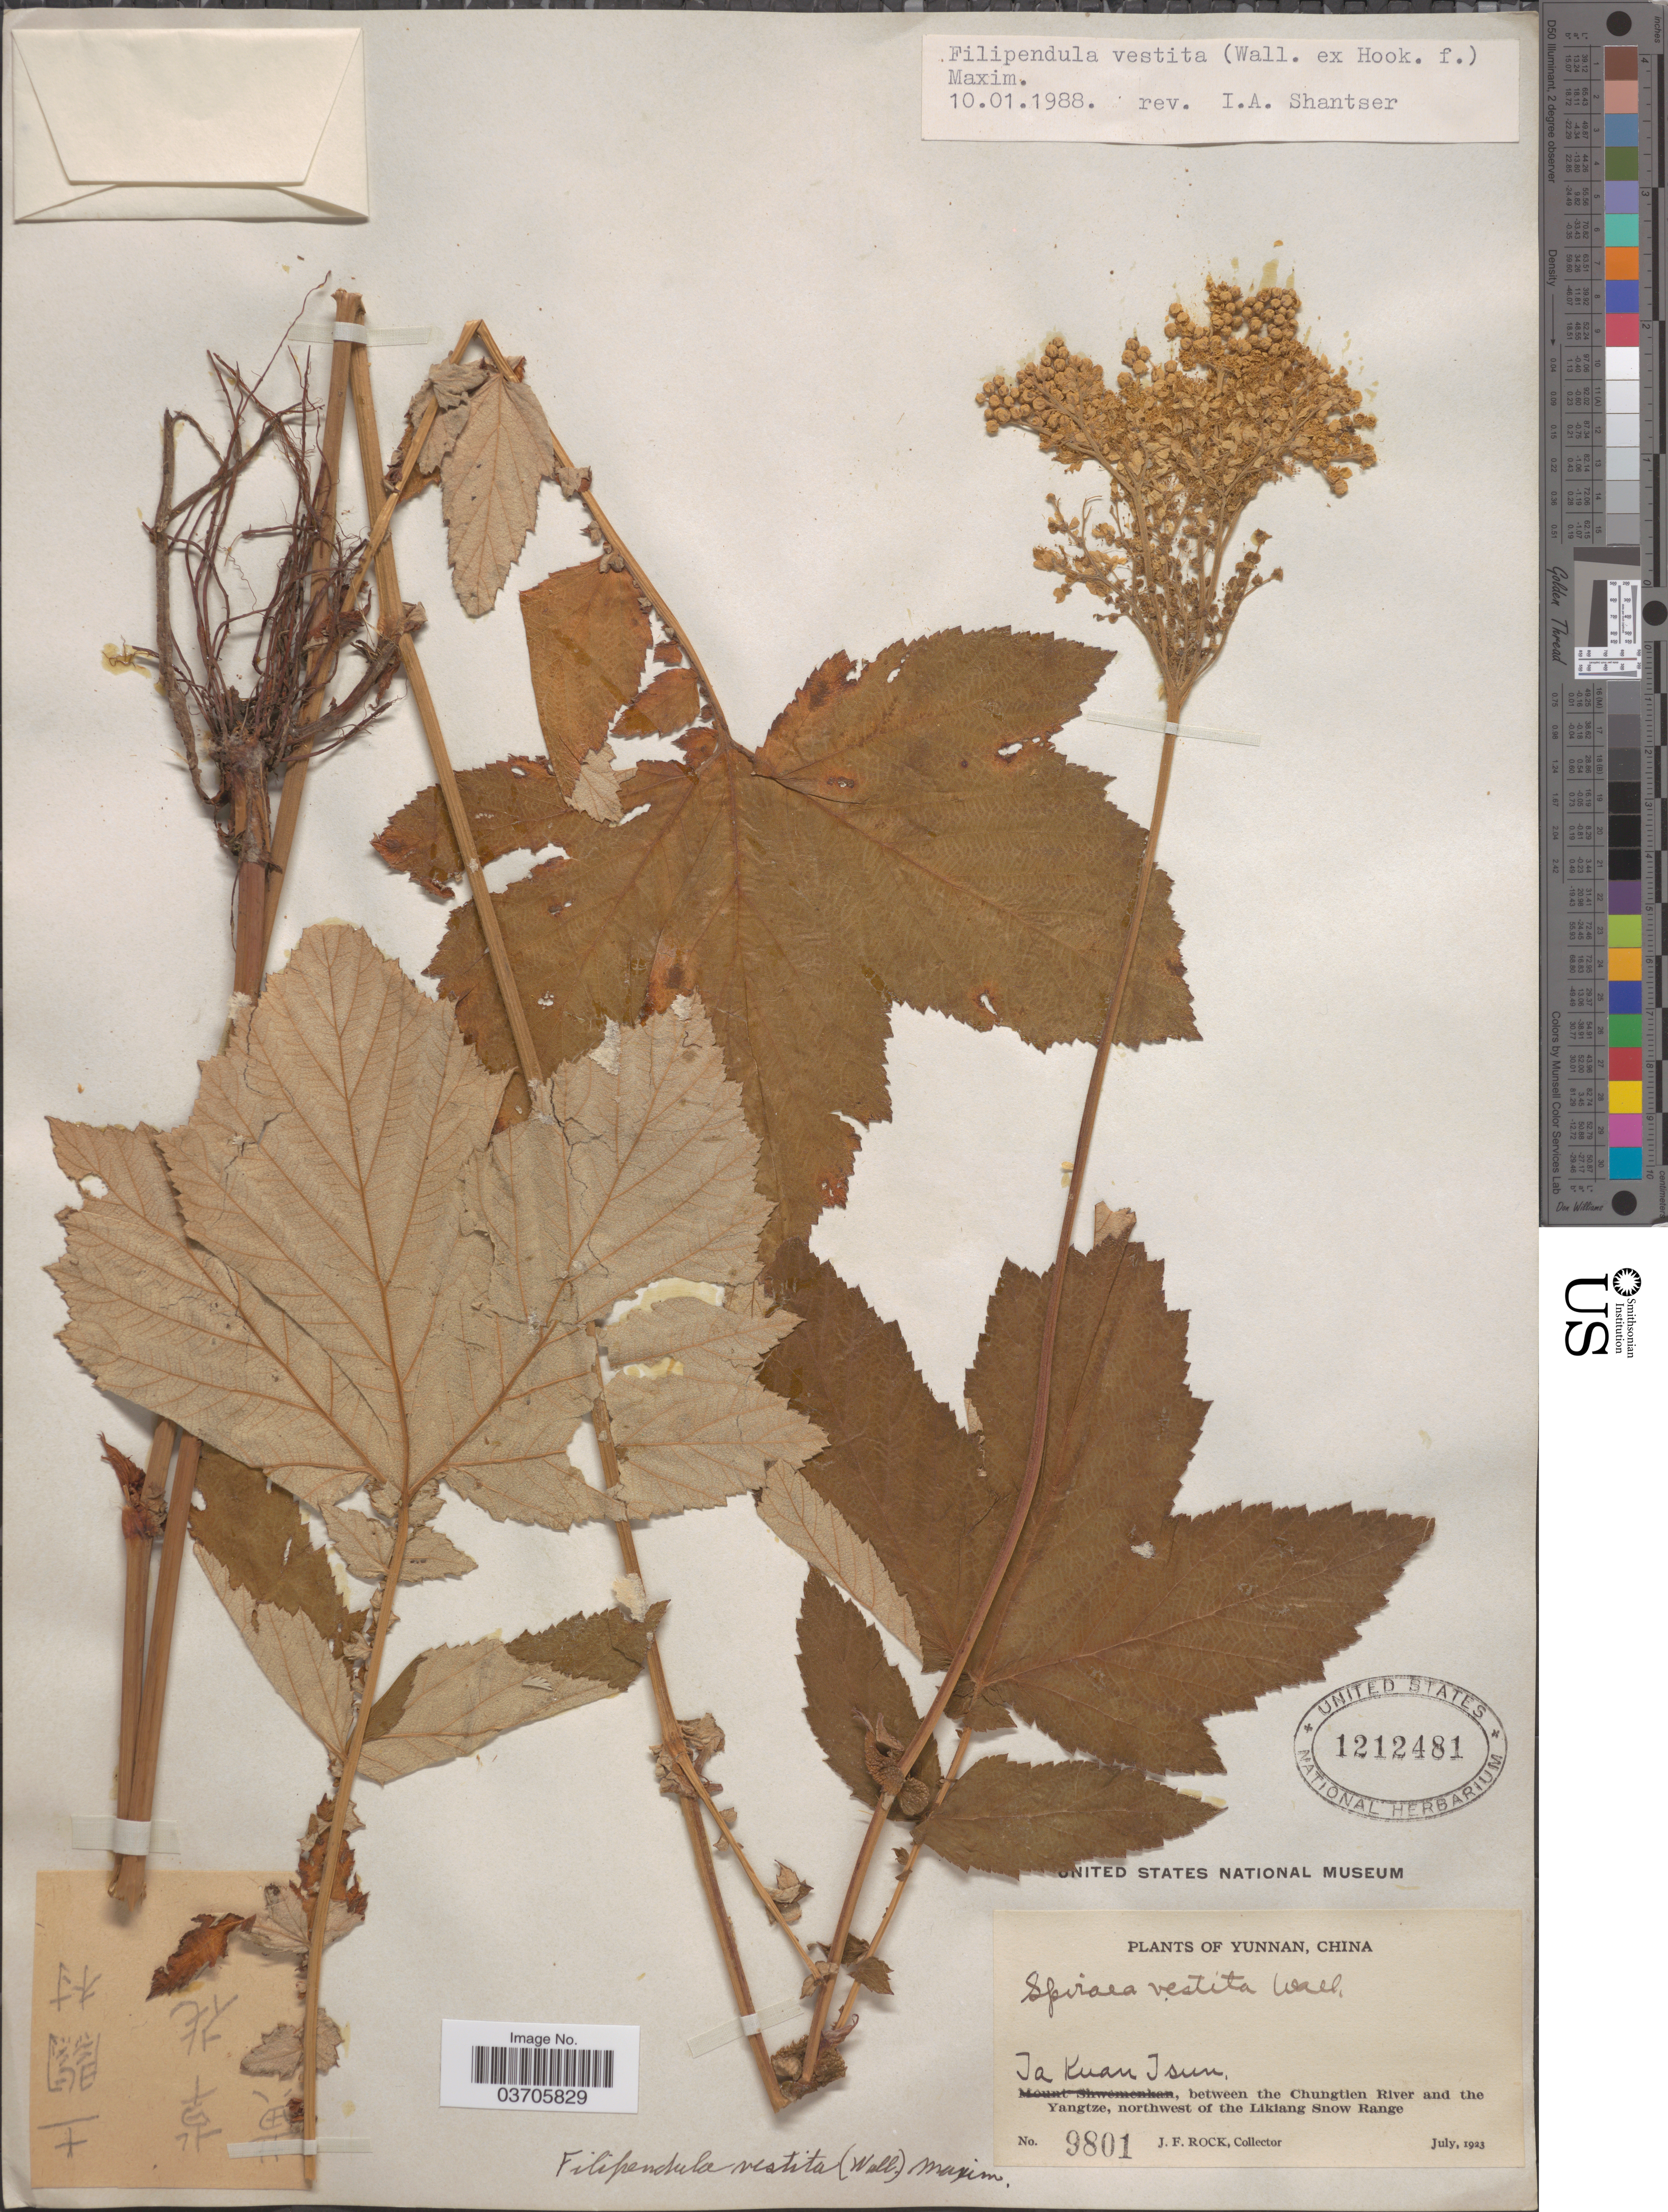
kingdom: Plantae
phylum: Tracheophyta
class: Magnoliopsida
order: Rosales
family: Rosaceae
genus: Filipendula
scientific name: Filipendula vestita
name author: Maxim.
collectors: J. Rock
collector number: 9801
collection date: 1923-07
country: China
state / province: Yunnan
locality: Ta [interpreted] Kuan Tsun [interpreted], between the Chungtien River and the Yangtze, northwest of the Likiang Snow Range.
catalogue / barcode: US 1212481